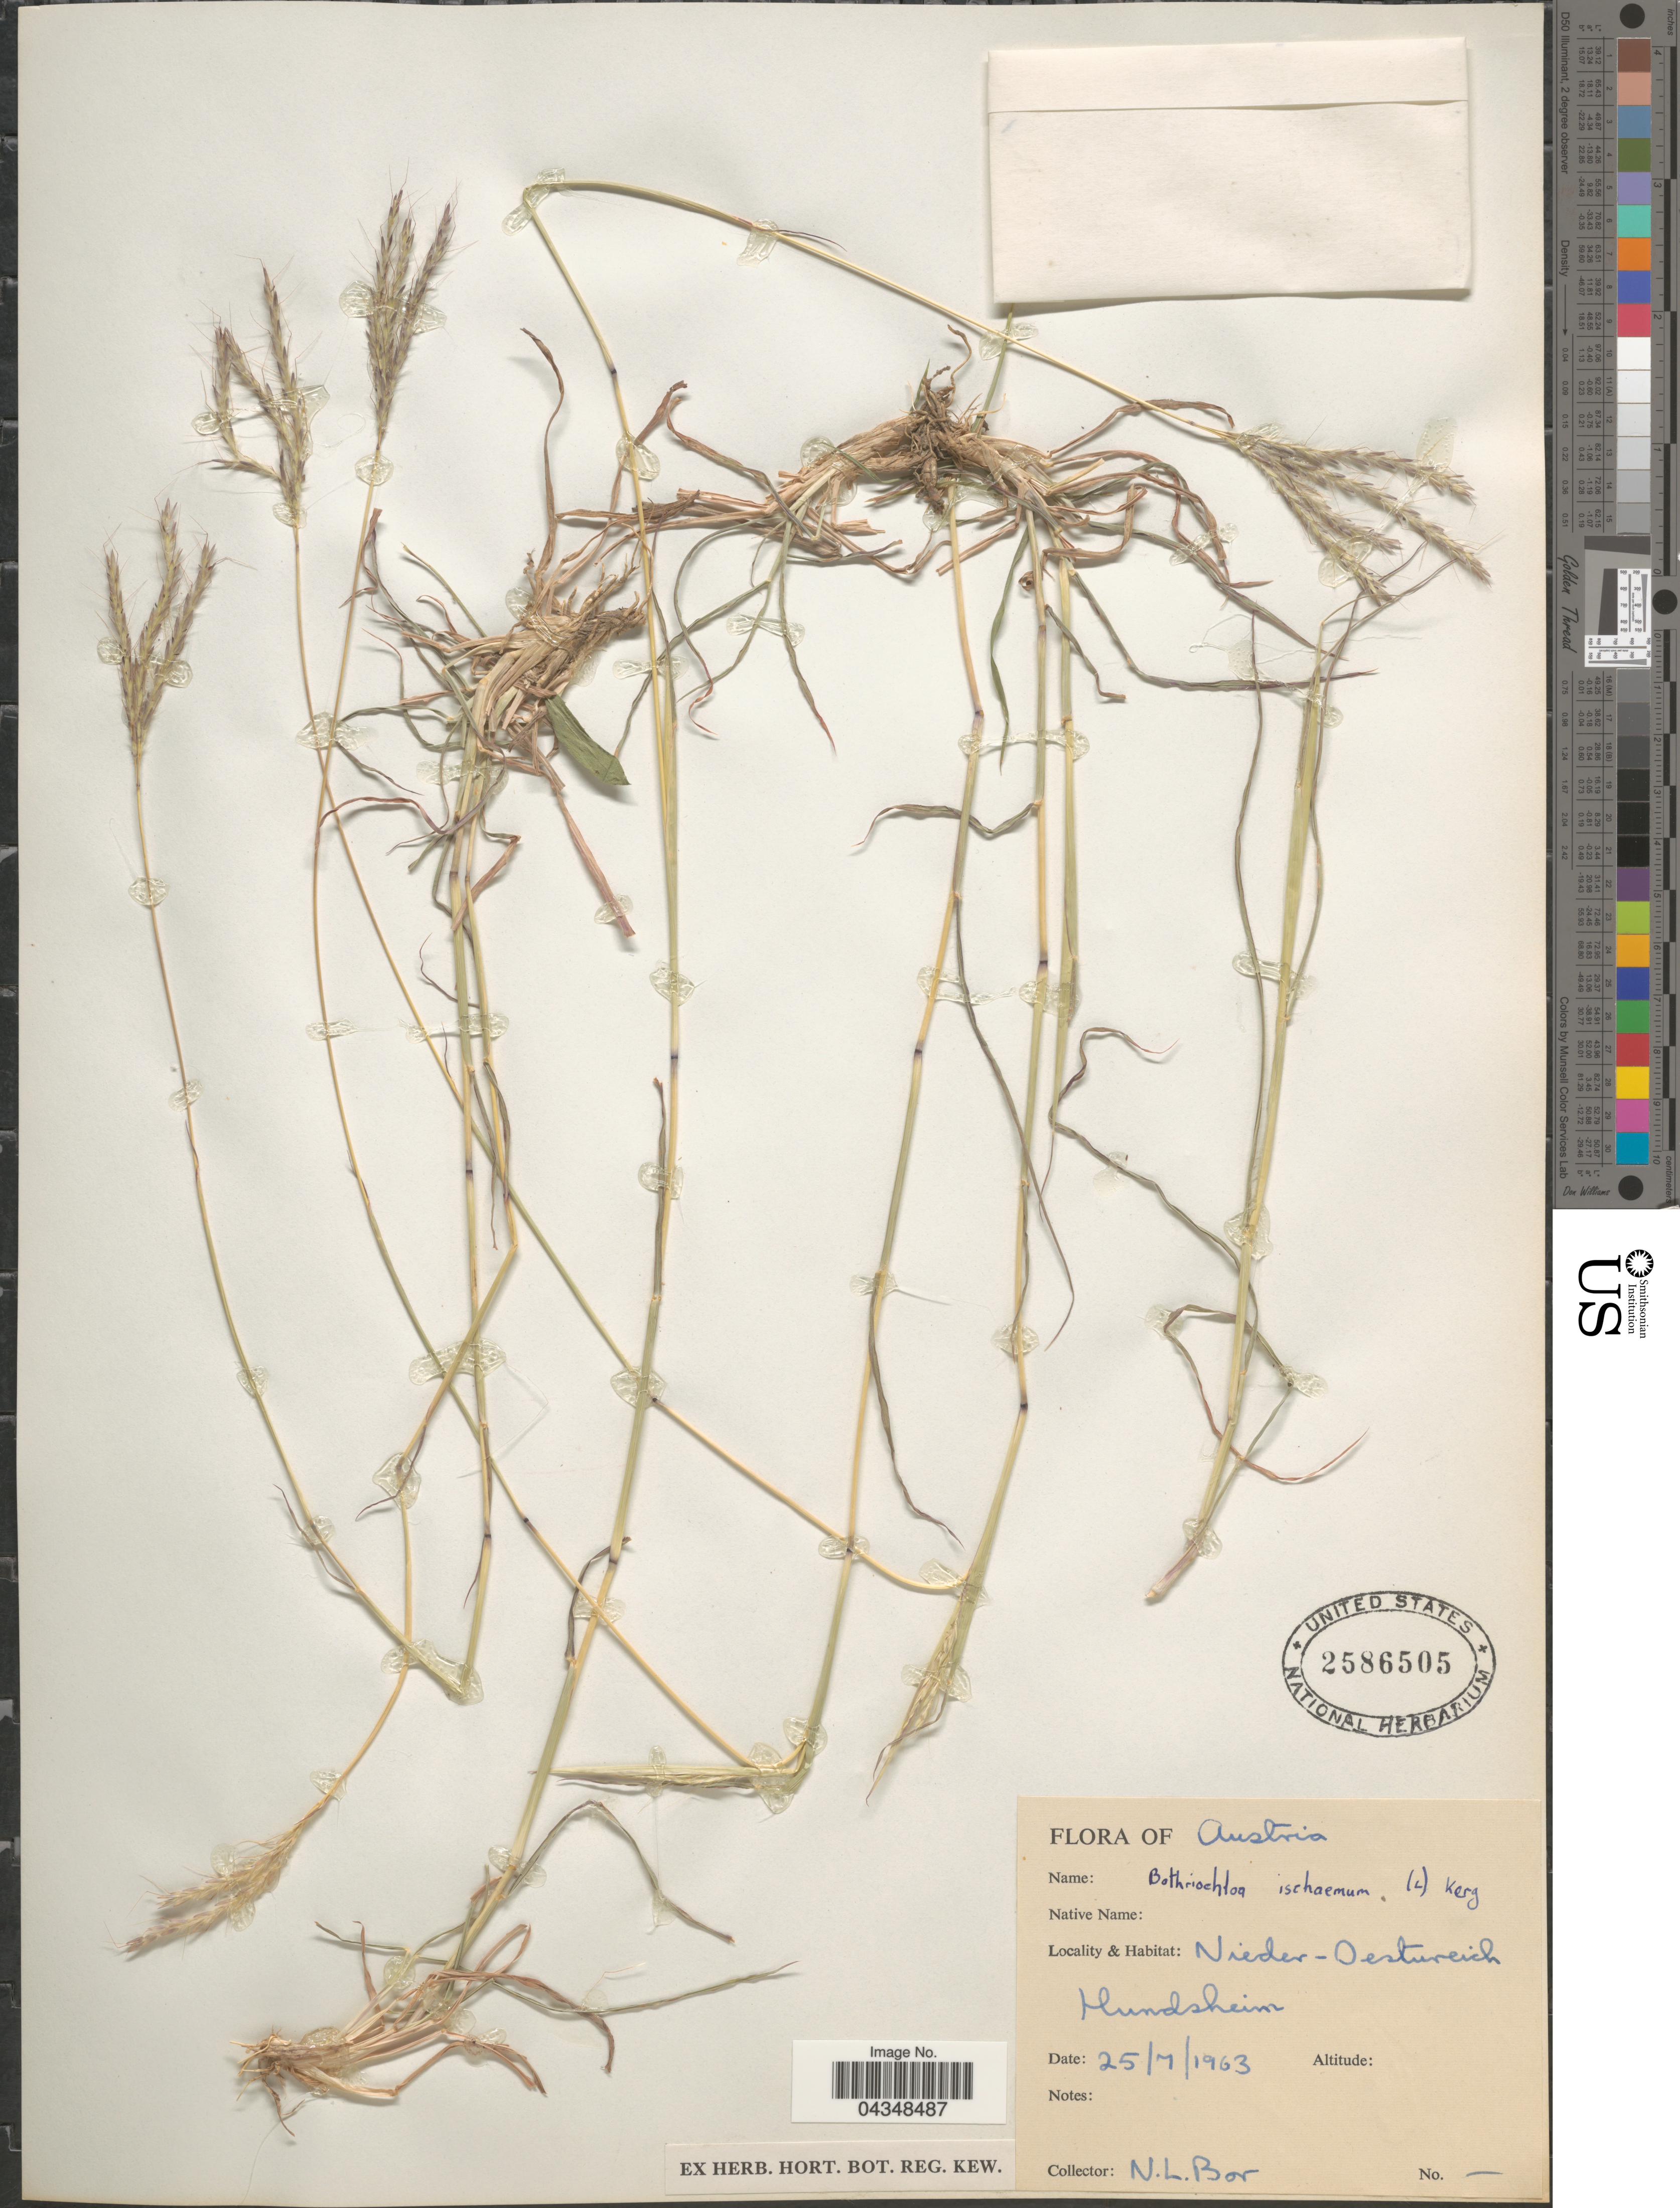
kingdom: Plantae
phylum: Tracheophyta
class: Liliopsida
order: Poales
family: Poaceae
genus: Bothriochloa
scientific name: Bothriochloa ischaemum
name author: (L.) Keng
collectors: N. L. Bor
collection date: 1963-07-25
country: Austria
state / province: Niederosterreich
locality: Nieder-Oestureich Hundsheim.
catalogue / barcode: US 2586505